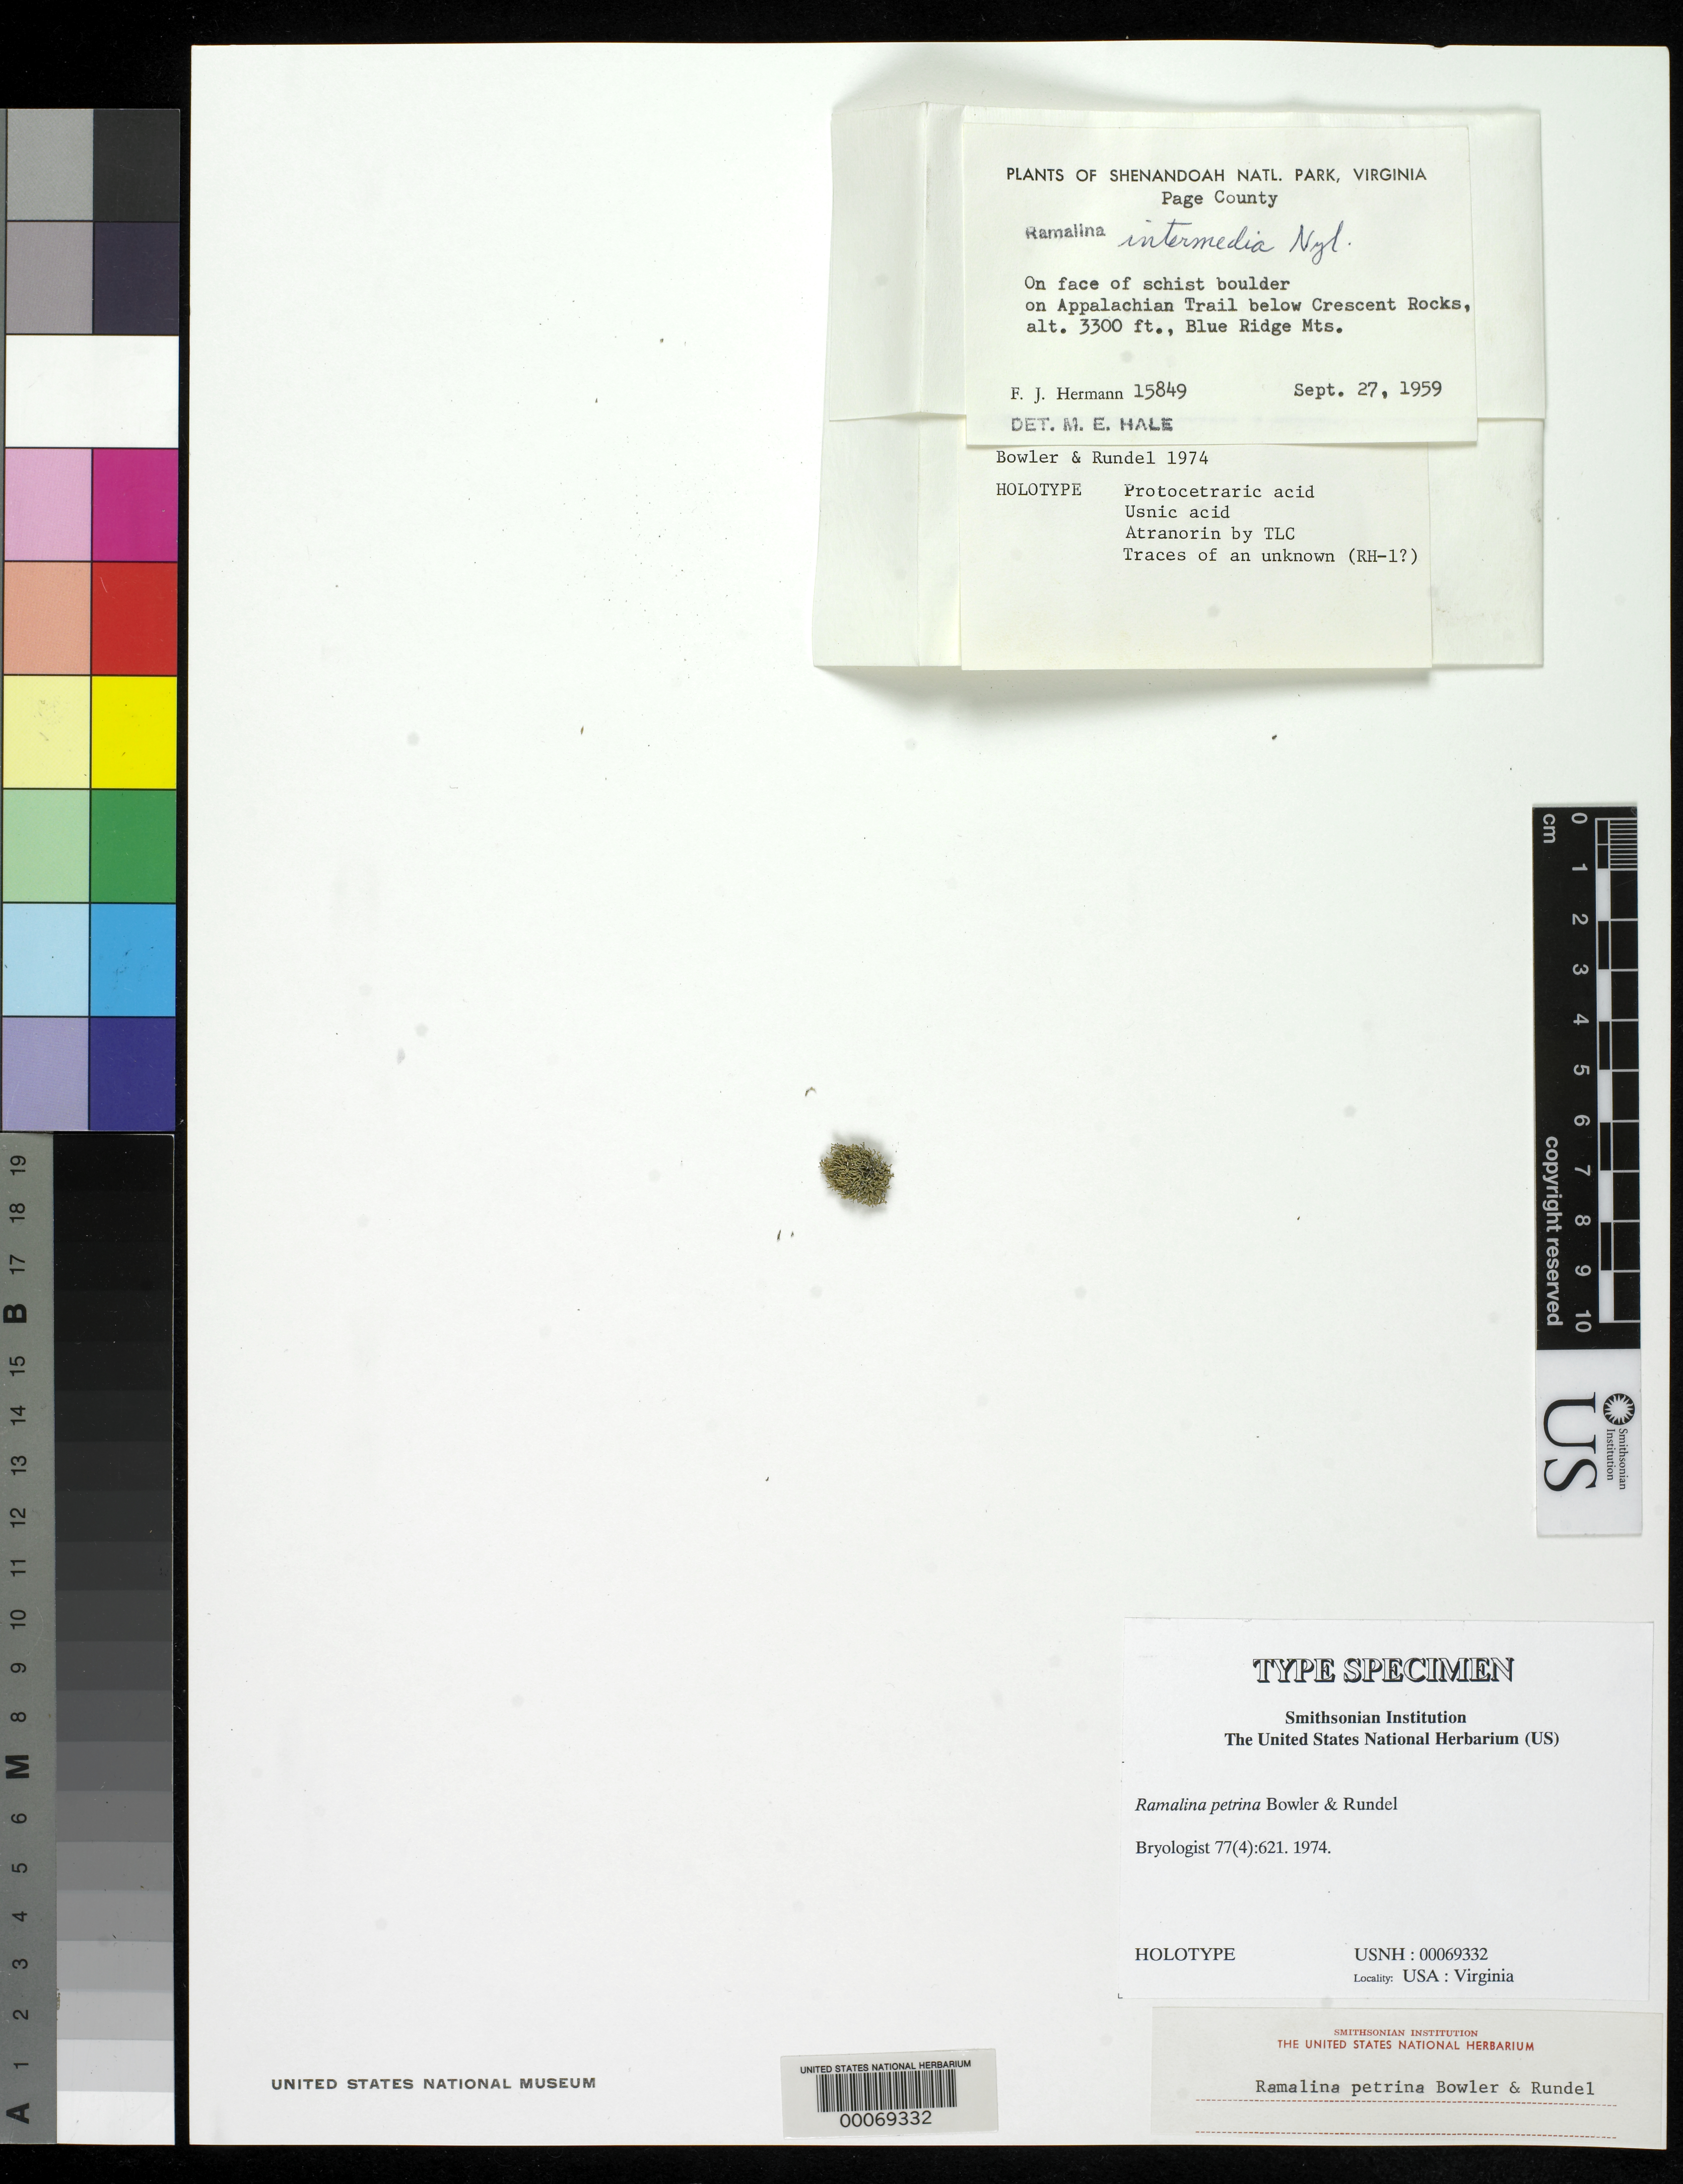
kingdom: Fungi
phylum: Ascomycota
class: Lecanoromycetes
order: Lecanorales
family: Ramalinaceae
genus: Ramalina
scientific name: Ramalina petrina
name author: Bowler & Rundel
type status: Holotype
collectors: F. J. Hermann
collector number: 15849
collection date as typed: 27 Sep 1959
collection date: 1959-09-27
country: United States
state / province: Virginia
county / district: Page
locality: On Appalachian Trail below Crescent Rocks; alt. 3300 ft.